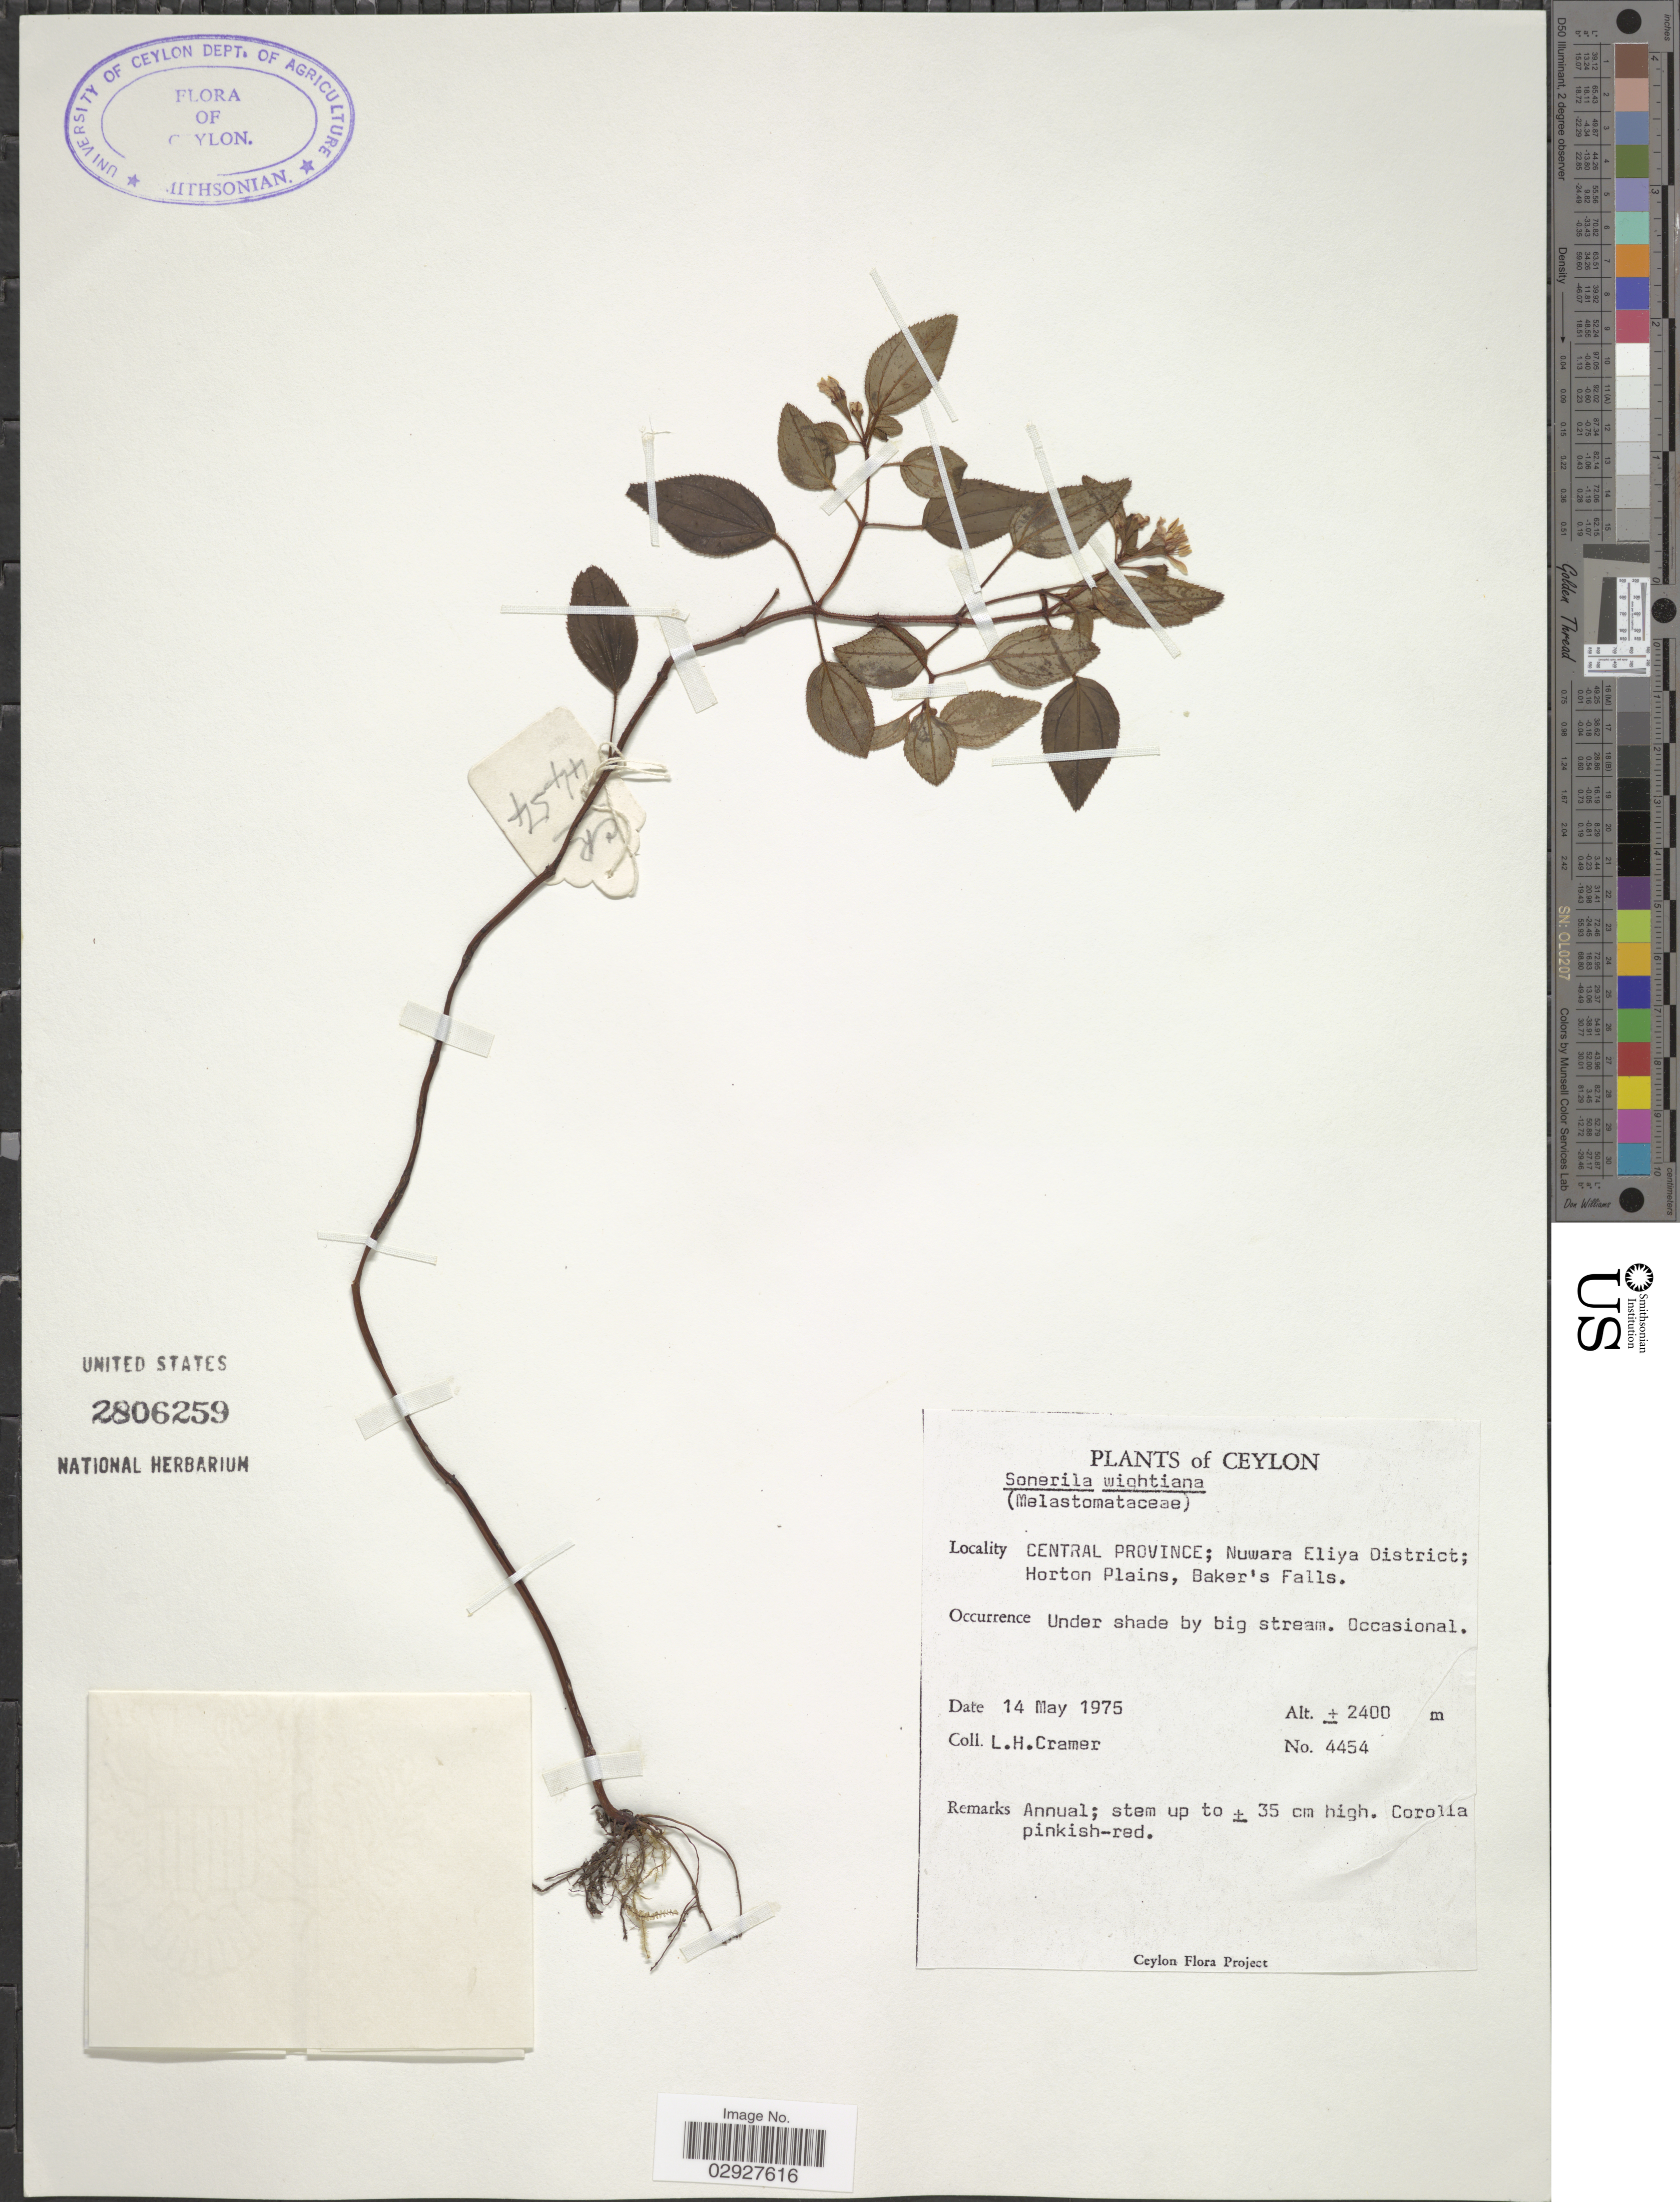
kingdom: Plantae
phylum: Tracheophyta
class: Magnoliopsida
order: Myrtales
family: Melastomataceae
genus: Sonerila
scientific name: Sonerila wightiana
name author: Arn.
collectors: L. H. Cramer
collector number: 4454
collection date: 1975-05-14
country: Sri Lanka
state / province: Central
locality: Ceylon. Nuwara Eliya District; Horton Plains, Baker's Falls.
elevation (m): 2400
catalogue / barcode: US 2806259